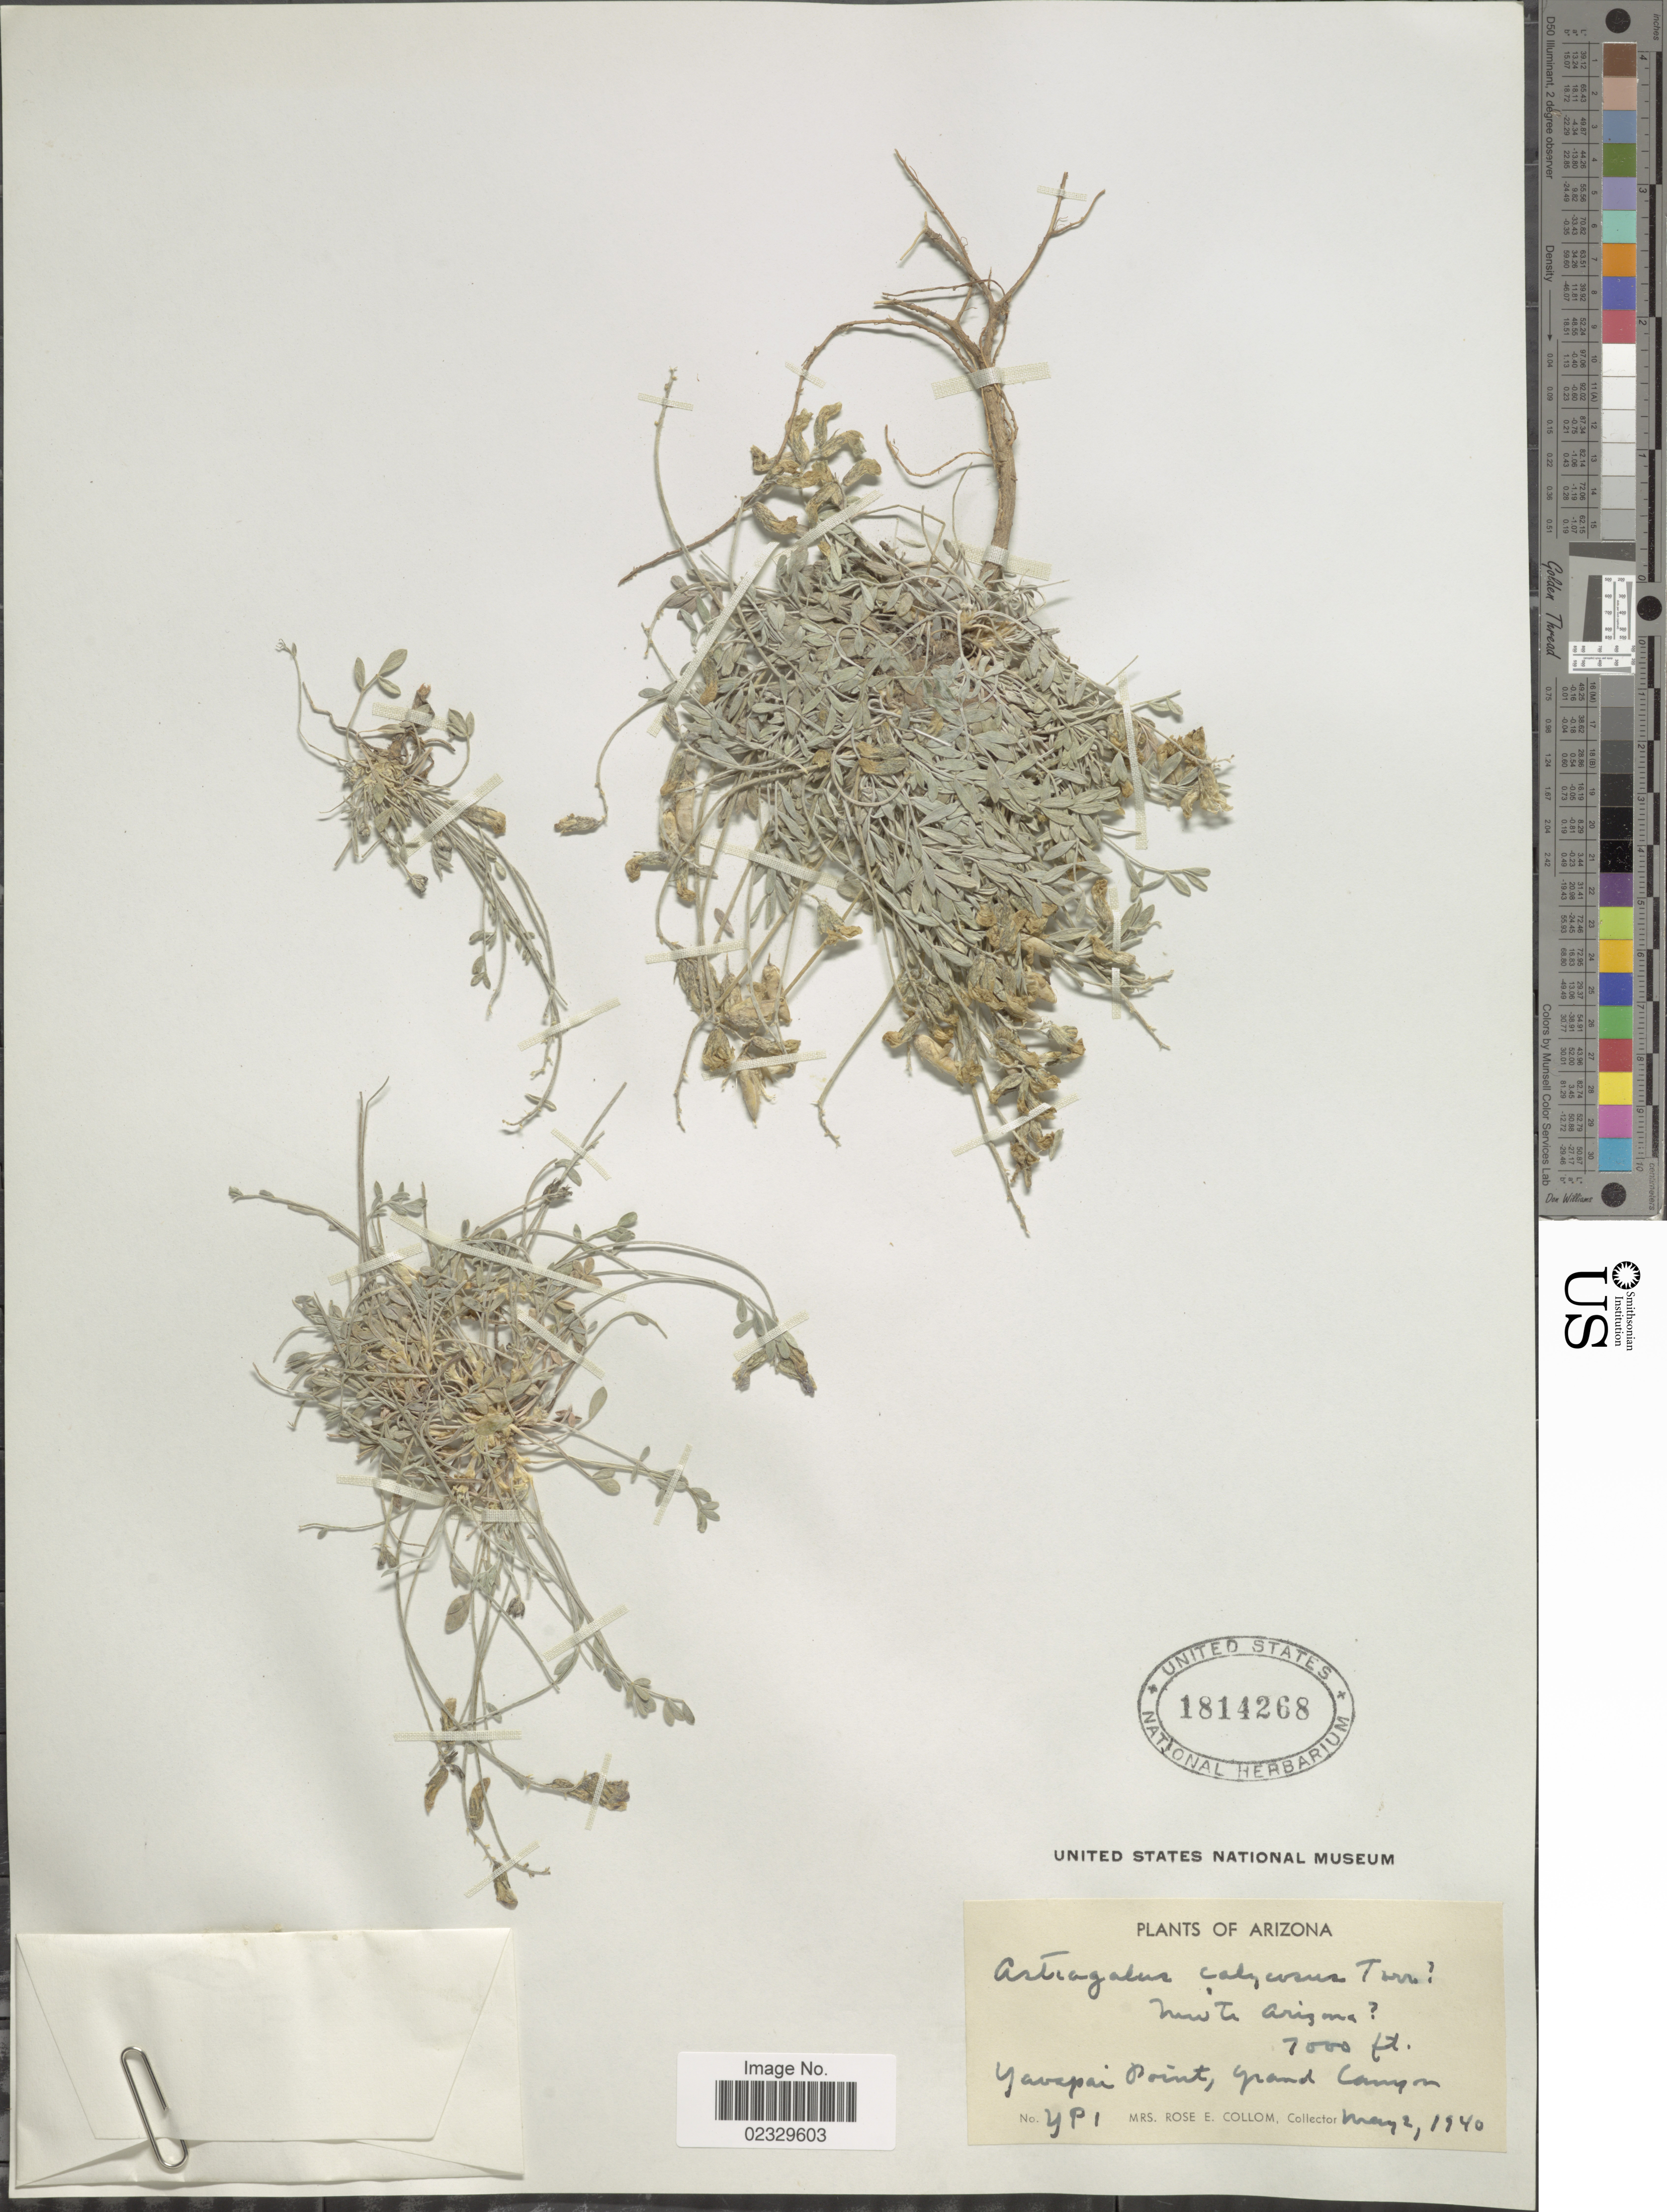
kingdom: Plantae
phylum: Tracheophyta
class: Magnoliopsida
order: Fabales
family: Fabaceae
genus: Astragalus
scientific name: Astragalus calycosus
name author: Torr. ex S. Watson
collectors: R. E. Collom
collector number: YP1*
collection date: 1940-05-02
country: United States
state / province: Arizona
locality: Yavapai Point, Grand Canyon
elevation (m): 2134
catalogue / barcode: US 1814268